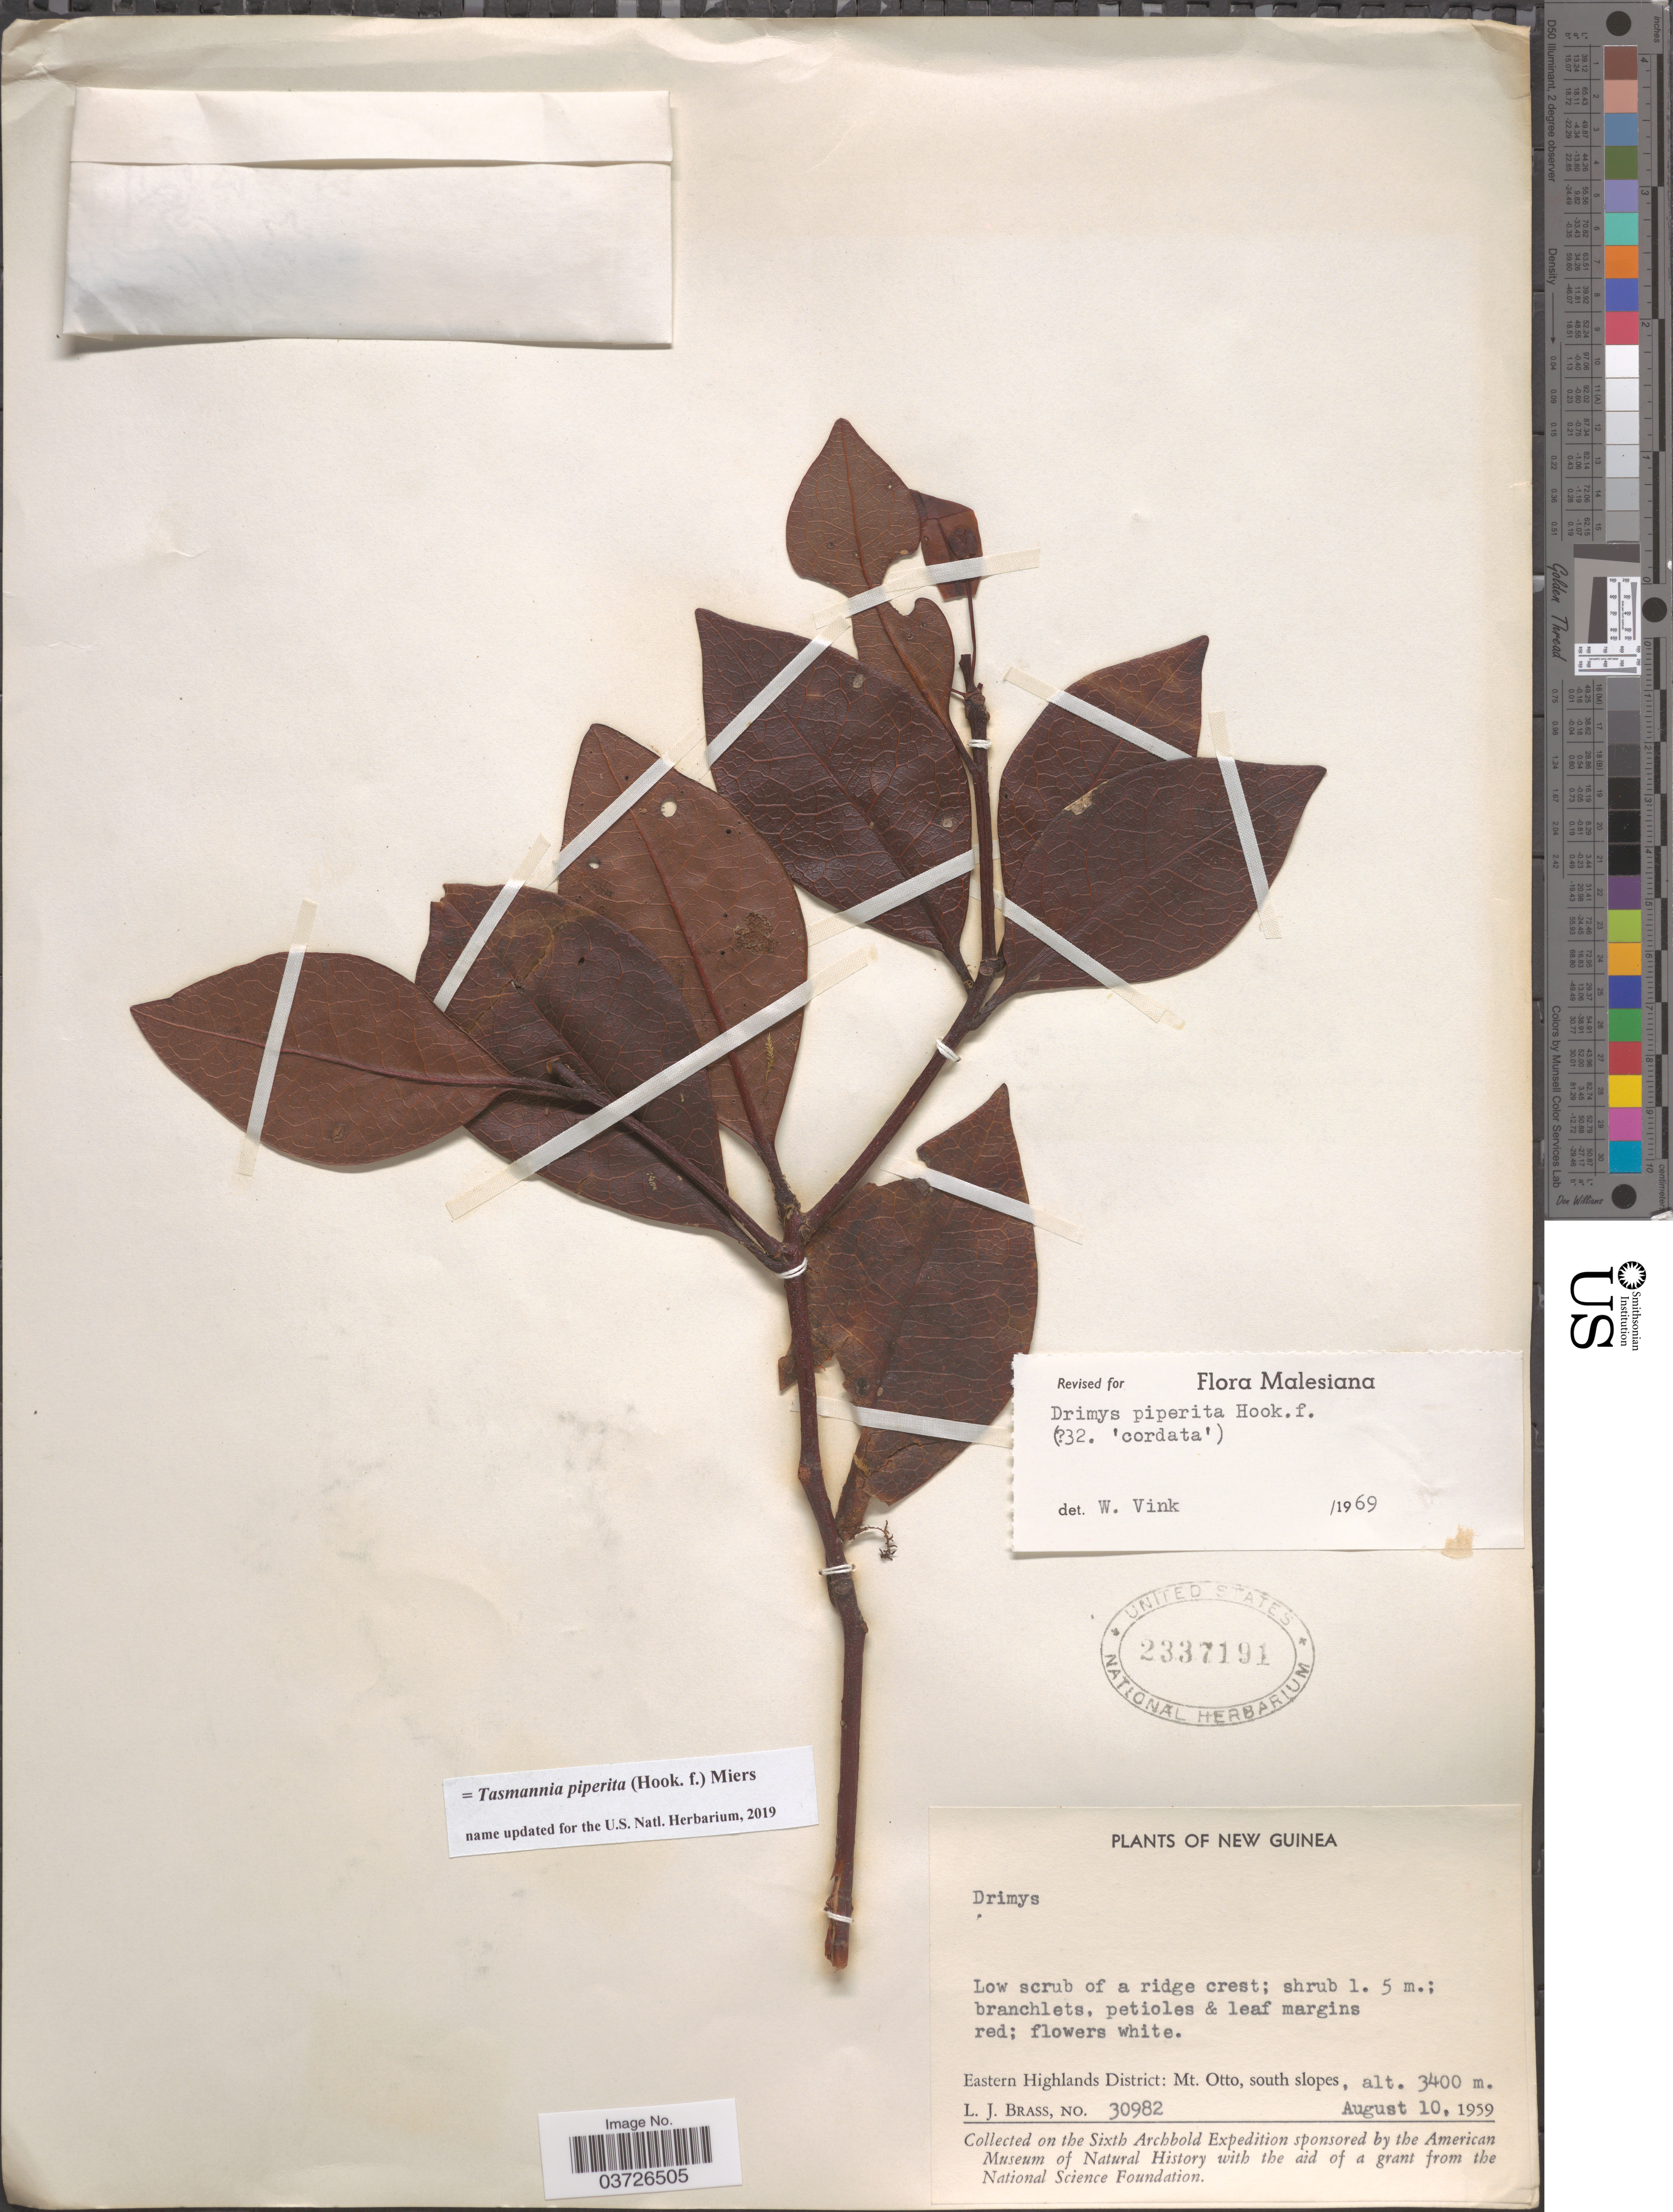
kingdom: Plantae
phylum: Tracheophyta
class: Magnoliopsida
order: Canellales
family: Winteraceae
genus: Tasmannia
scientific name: Tasmannia piperita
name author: (Hook. f.) Miers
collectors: L. J. Brass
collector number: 30982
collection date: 1959-08-10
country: Papua New Guinea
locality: New Guinea. Eastern Highlands District: Mt. Otto, south slopes.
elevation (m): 3400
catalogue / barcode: US 2337191